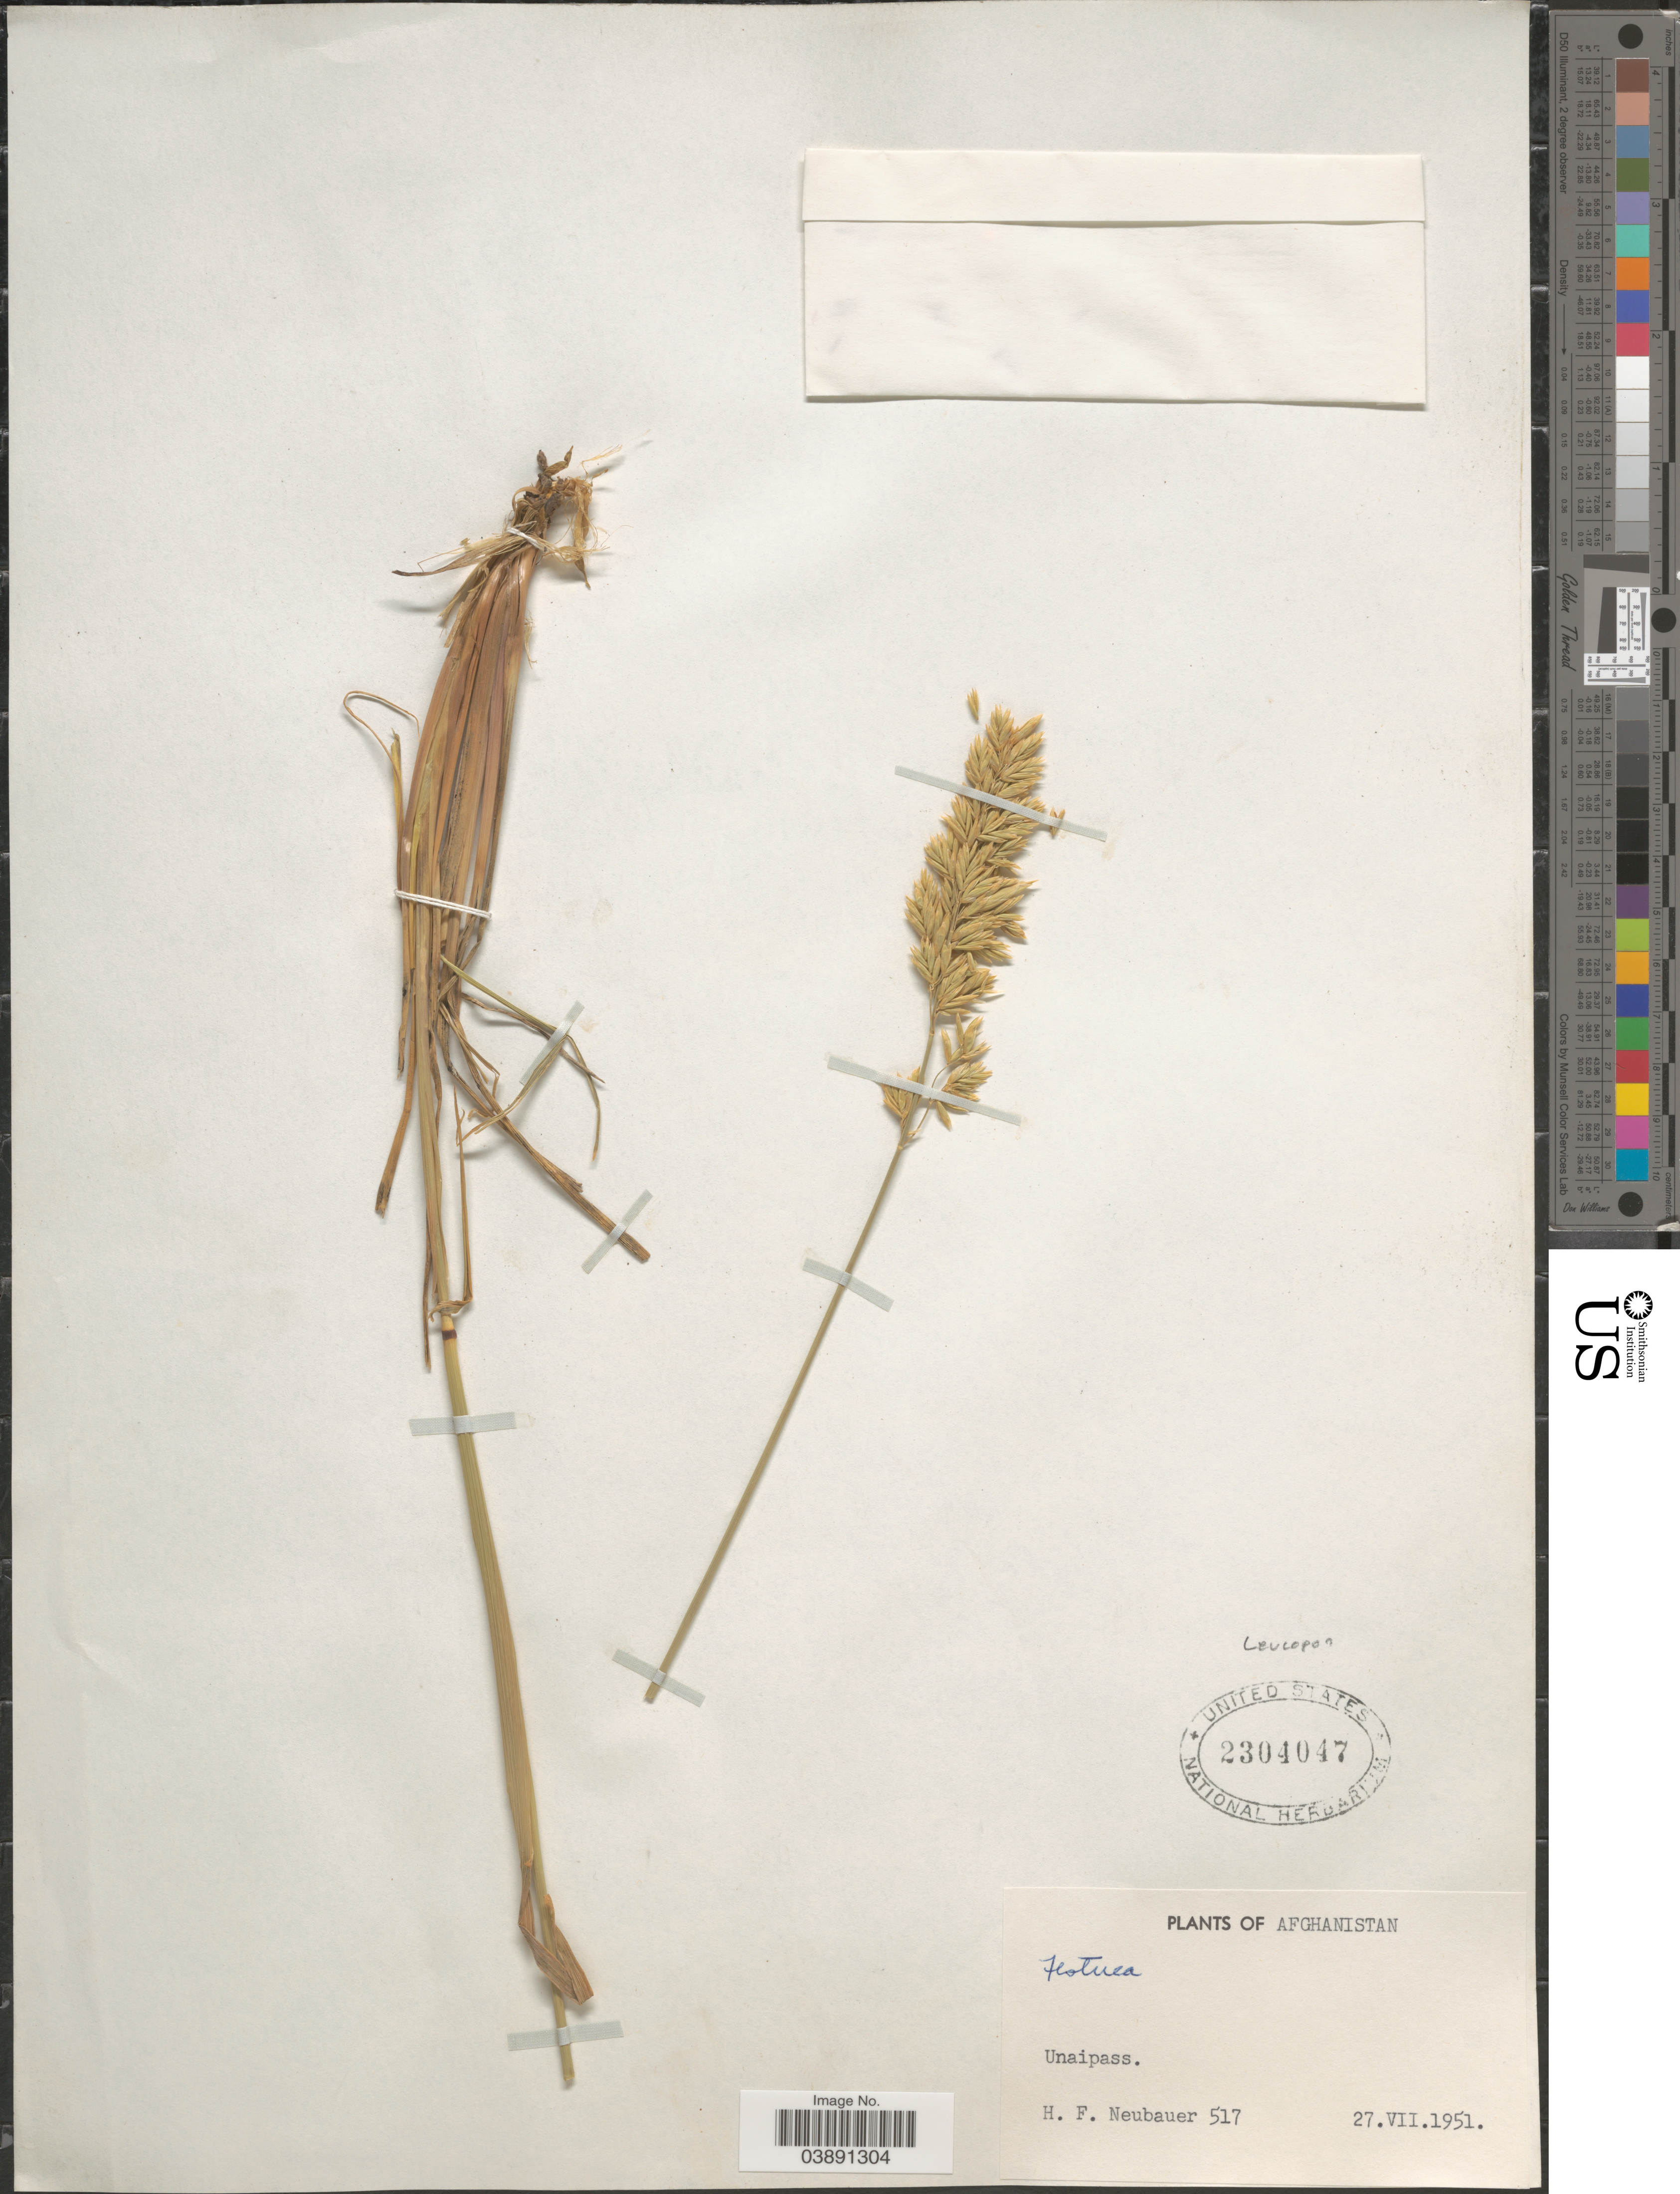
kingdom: Plantae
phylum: Tracheophyta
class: Liliopsida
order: Poales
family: Poaceae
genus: Festuca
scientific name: Festuca sp.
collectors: H. Neubauer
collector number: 517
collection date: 1951-07-27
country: Afghanistan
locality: Unaipass.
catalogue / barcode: US 2304047